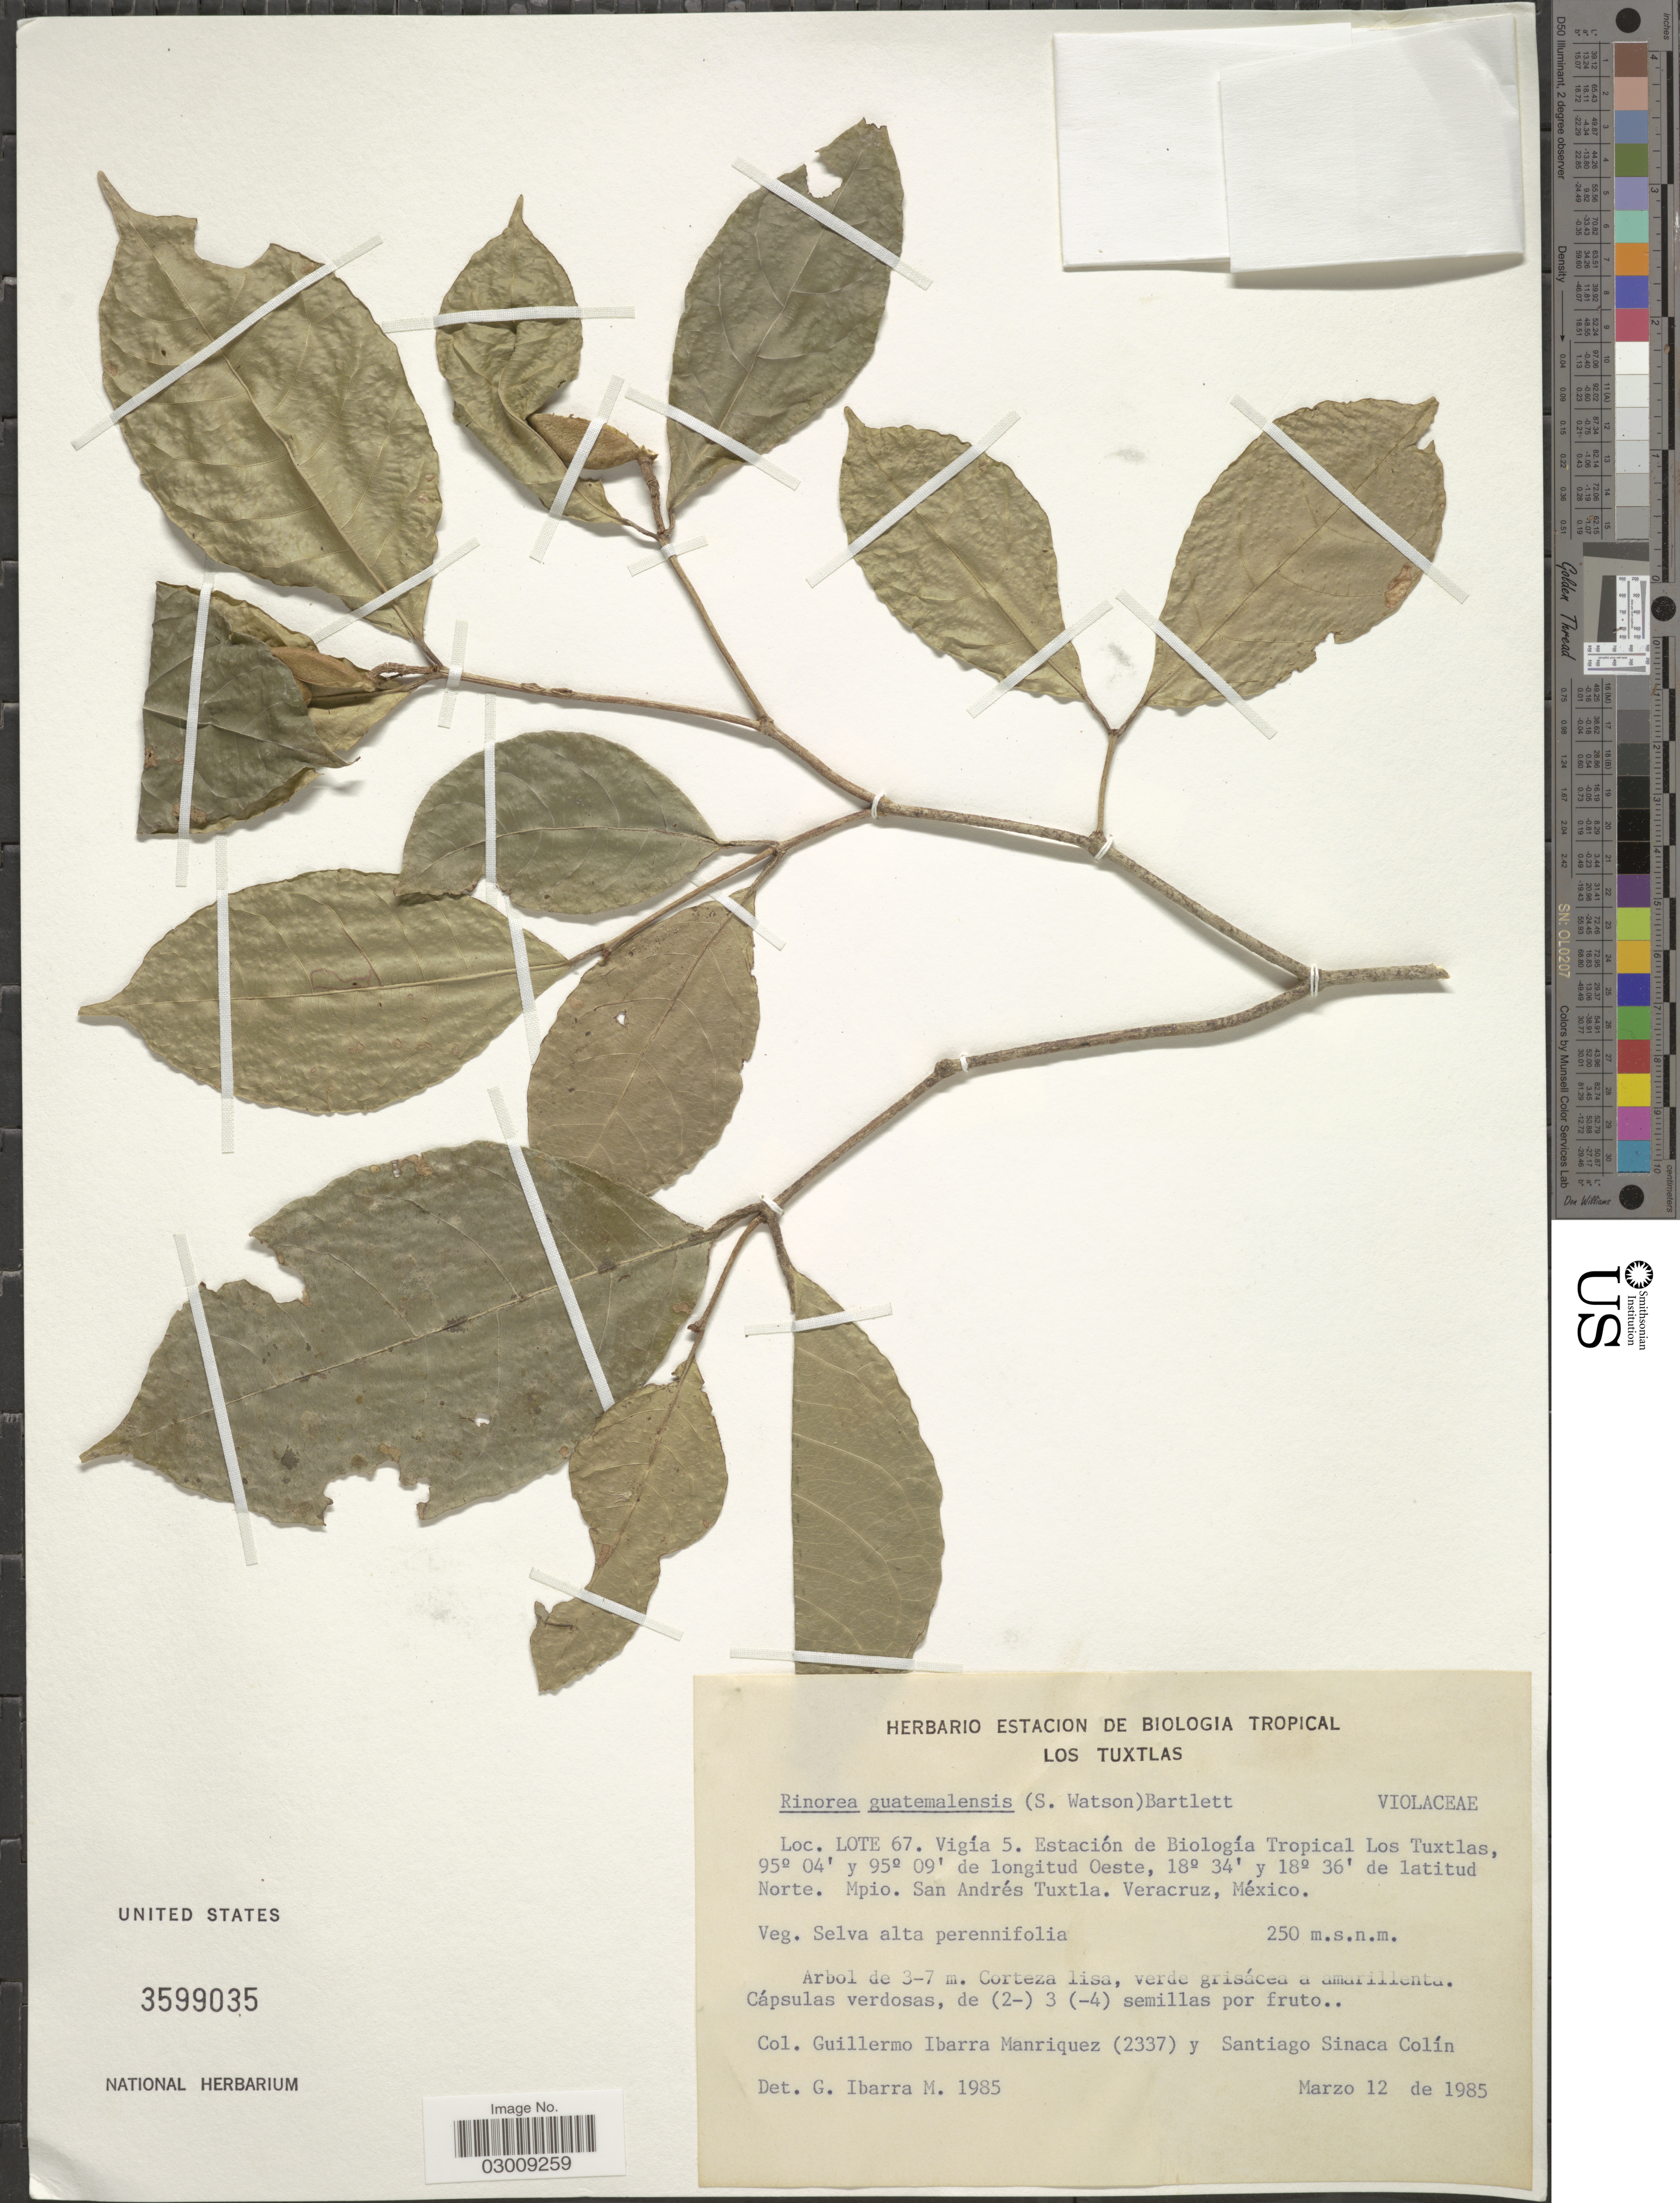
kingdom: Plantae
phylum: Tracheophyta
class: Magnoliopsida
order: Malpighiales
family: Violaceae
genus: Rinorea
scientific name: Rinorea hummelii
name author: Sprague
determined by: Hoyos-Gomez, S. E.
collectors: G. Ibarra M. & S. Sinaca-Colin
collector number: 2337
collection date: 1985-03-12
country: Mexico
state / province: Veracruz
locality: Lote 67. Vigía 5. Estación de Biología Tropical Los Tuxtlas. Mpio. San Andrés Tuxtla, Veracruz.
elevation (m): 250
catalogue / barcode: US 3599035